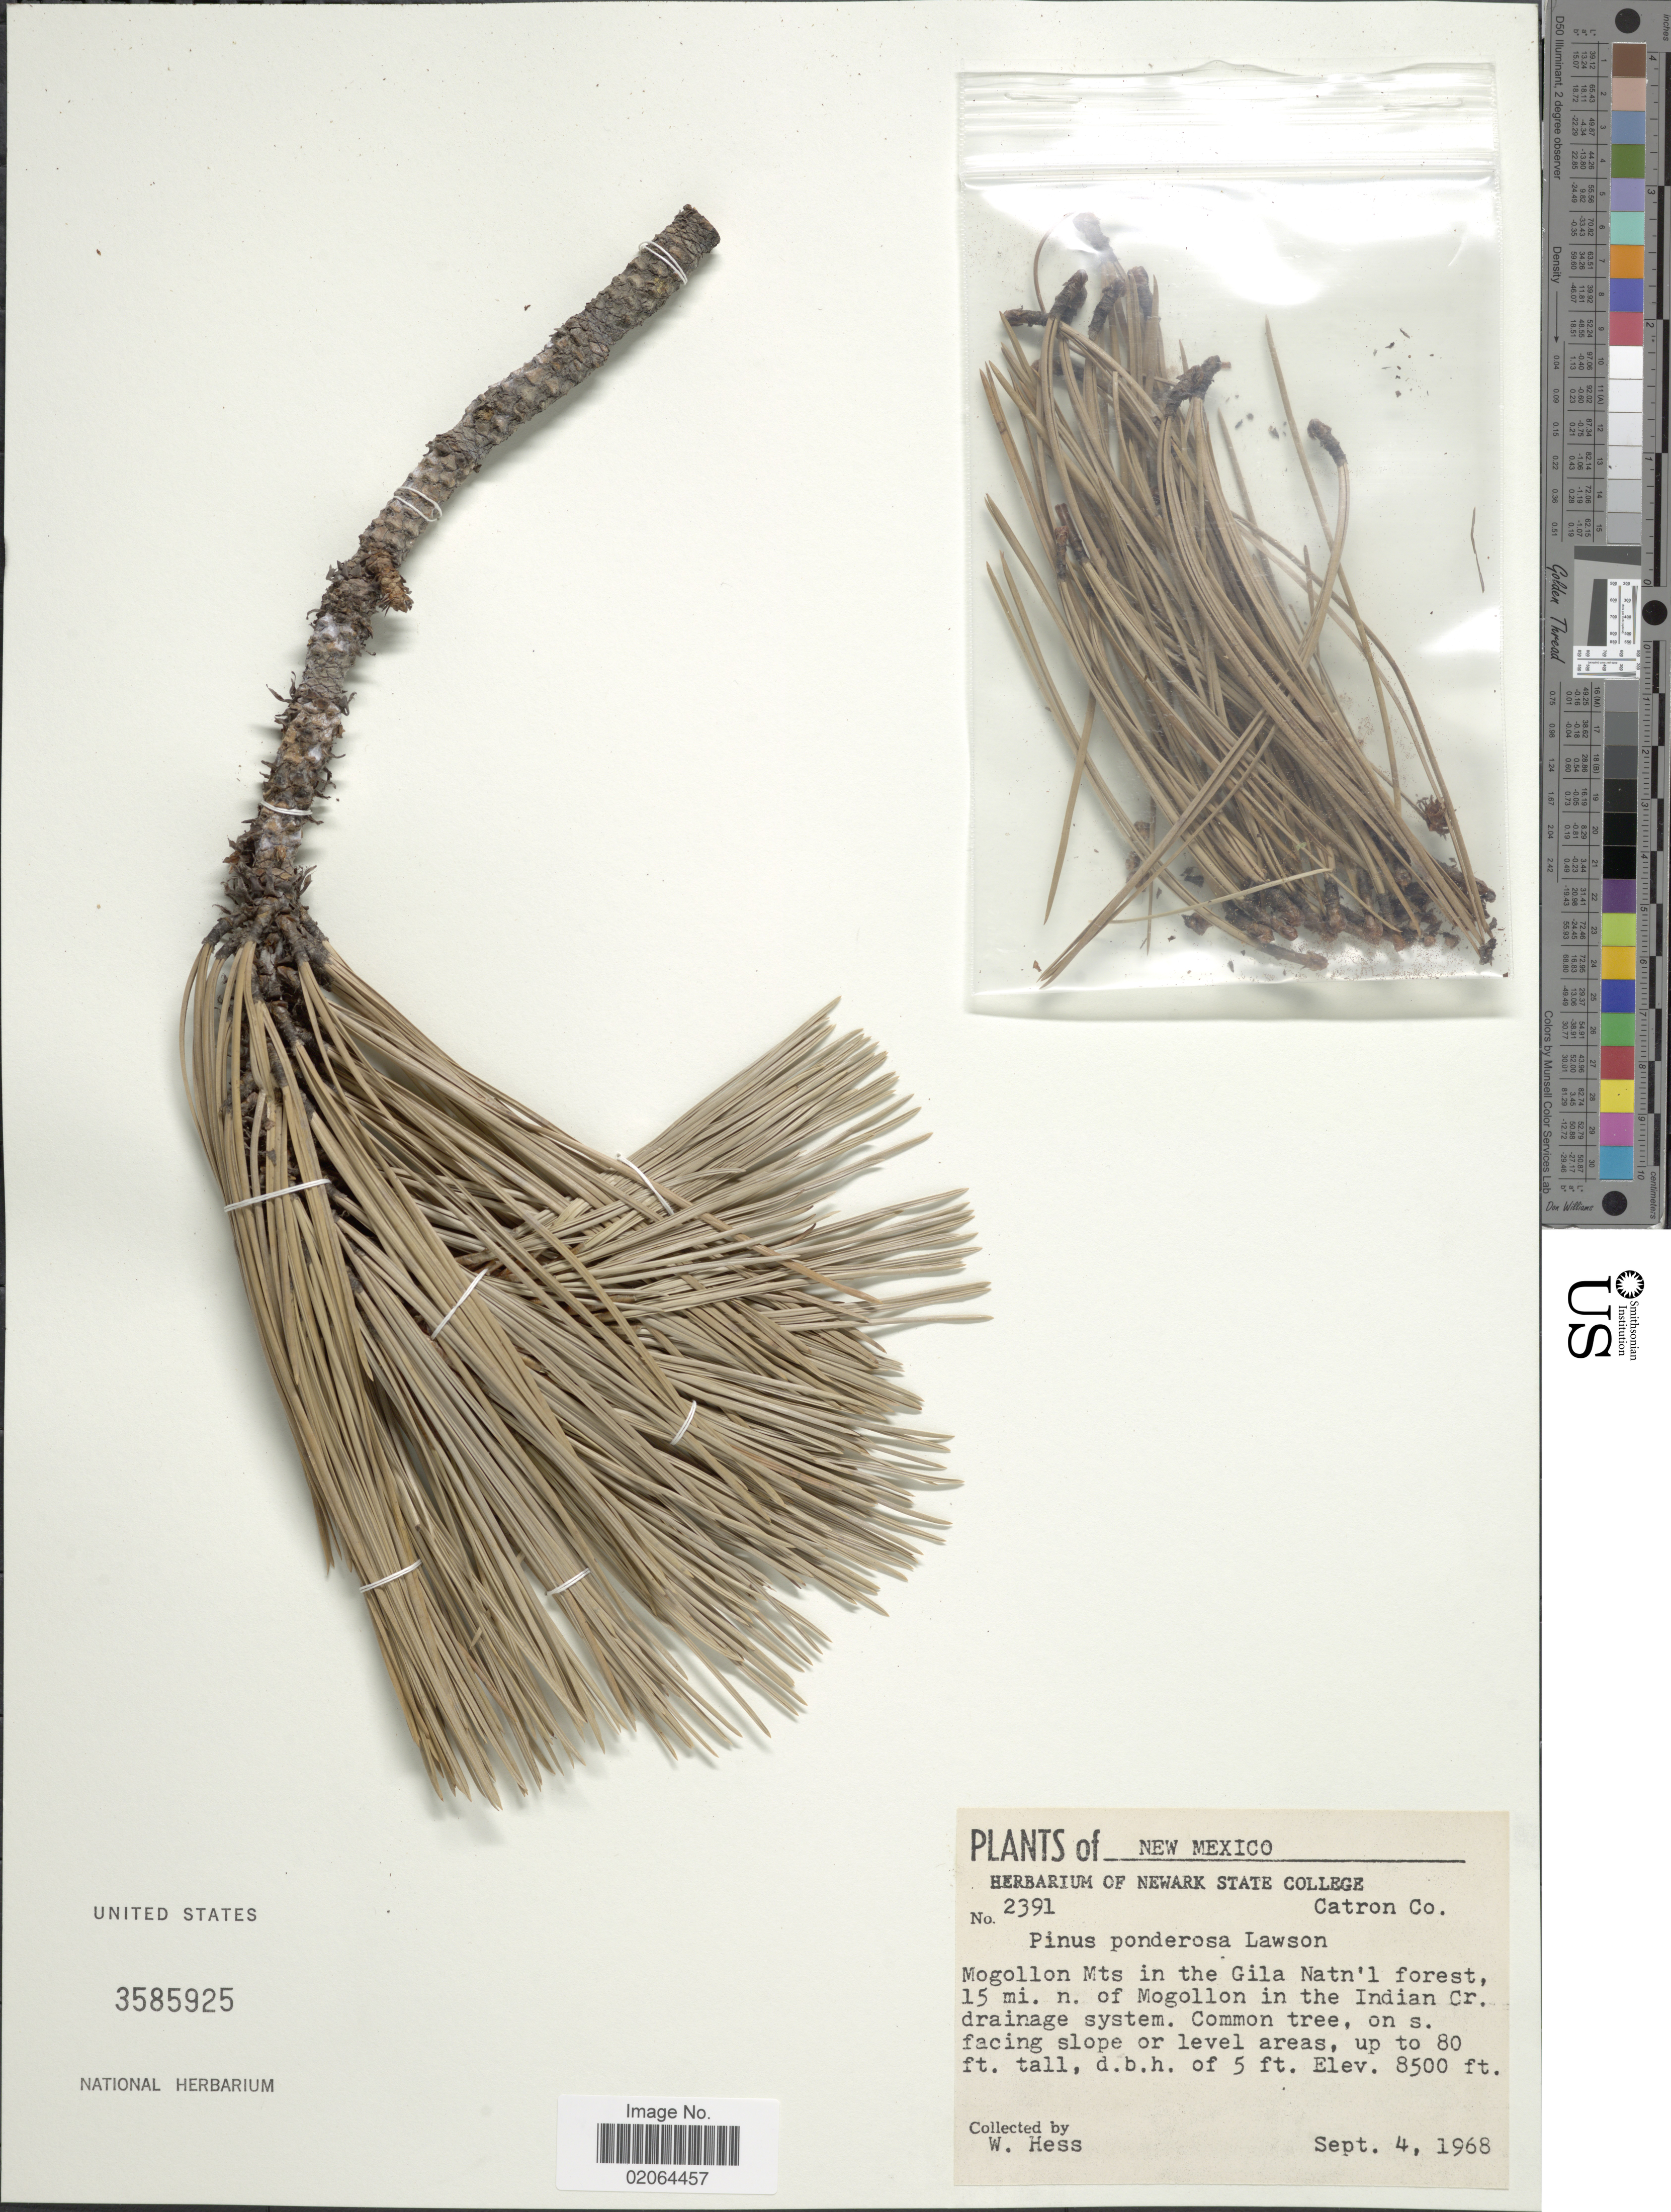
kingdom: Plantae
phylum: Tracheophyta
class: Pinopsida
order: Pinales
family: Pinaceae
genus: Pinus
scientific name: Pinus ponderosa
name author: Douglas ex C. Lawson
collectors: W. Hess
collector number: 2391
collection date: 1968-09-04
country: United States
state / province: New Mexico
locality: New Mexico. Mogollon Mts in the Gila Natn'l forest, 15 mi n. of Mogollon in the Indian Cr. drainage system.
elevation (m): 2591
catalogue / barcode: US 3585925